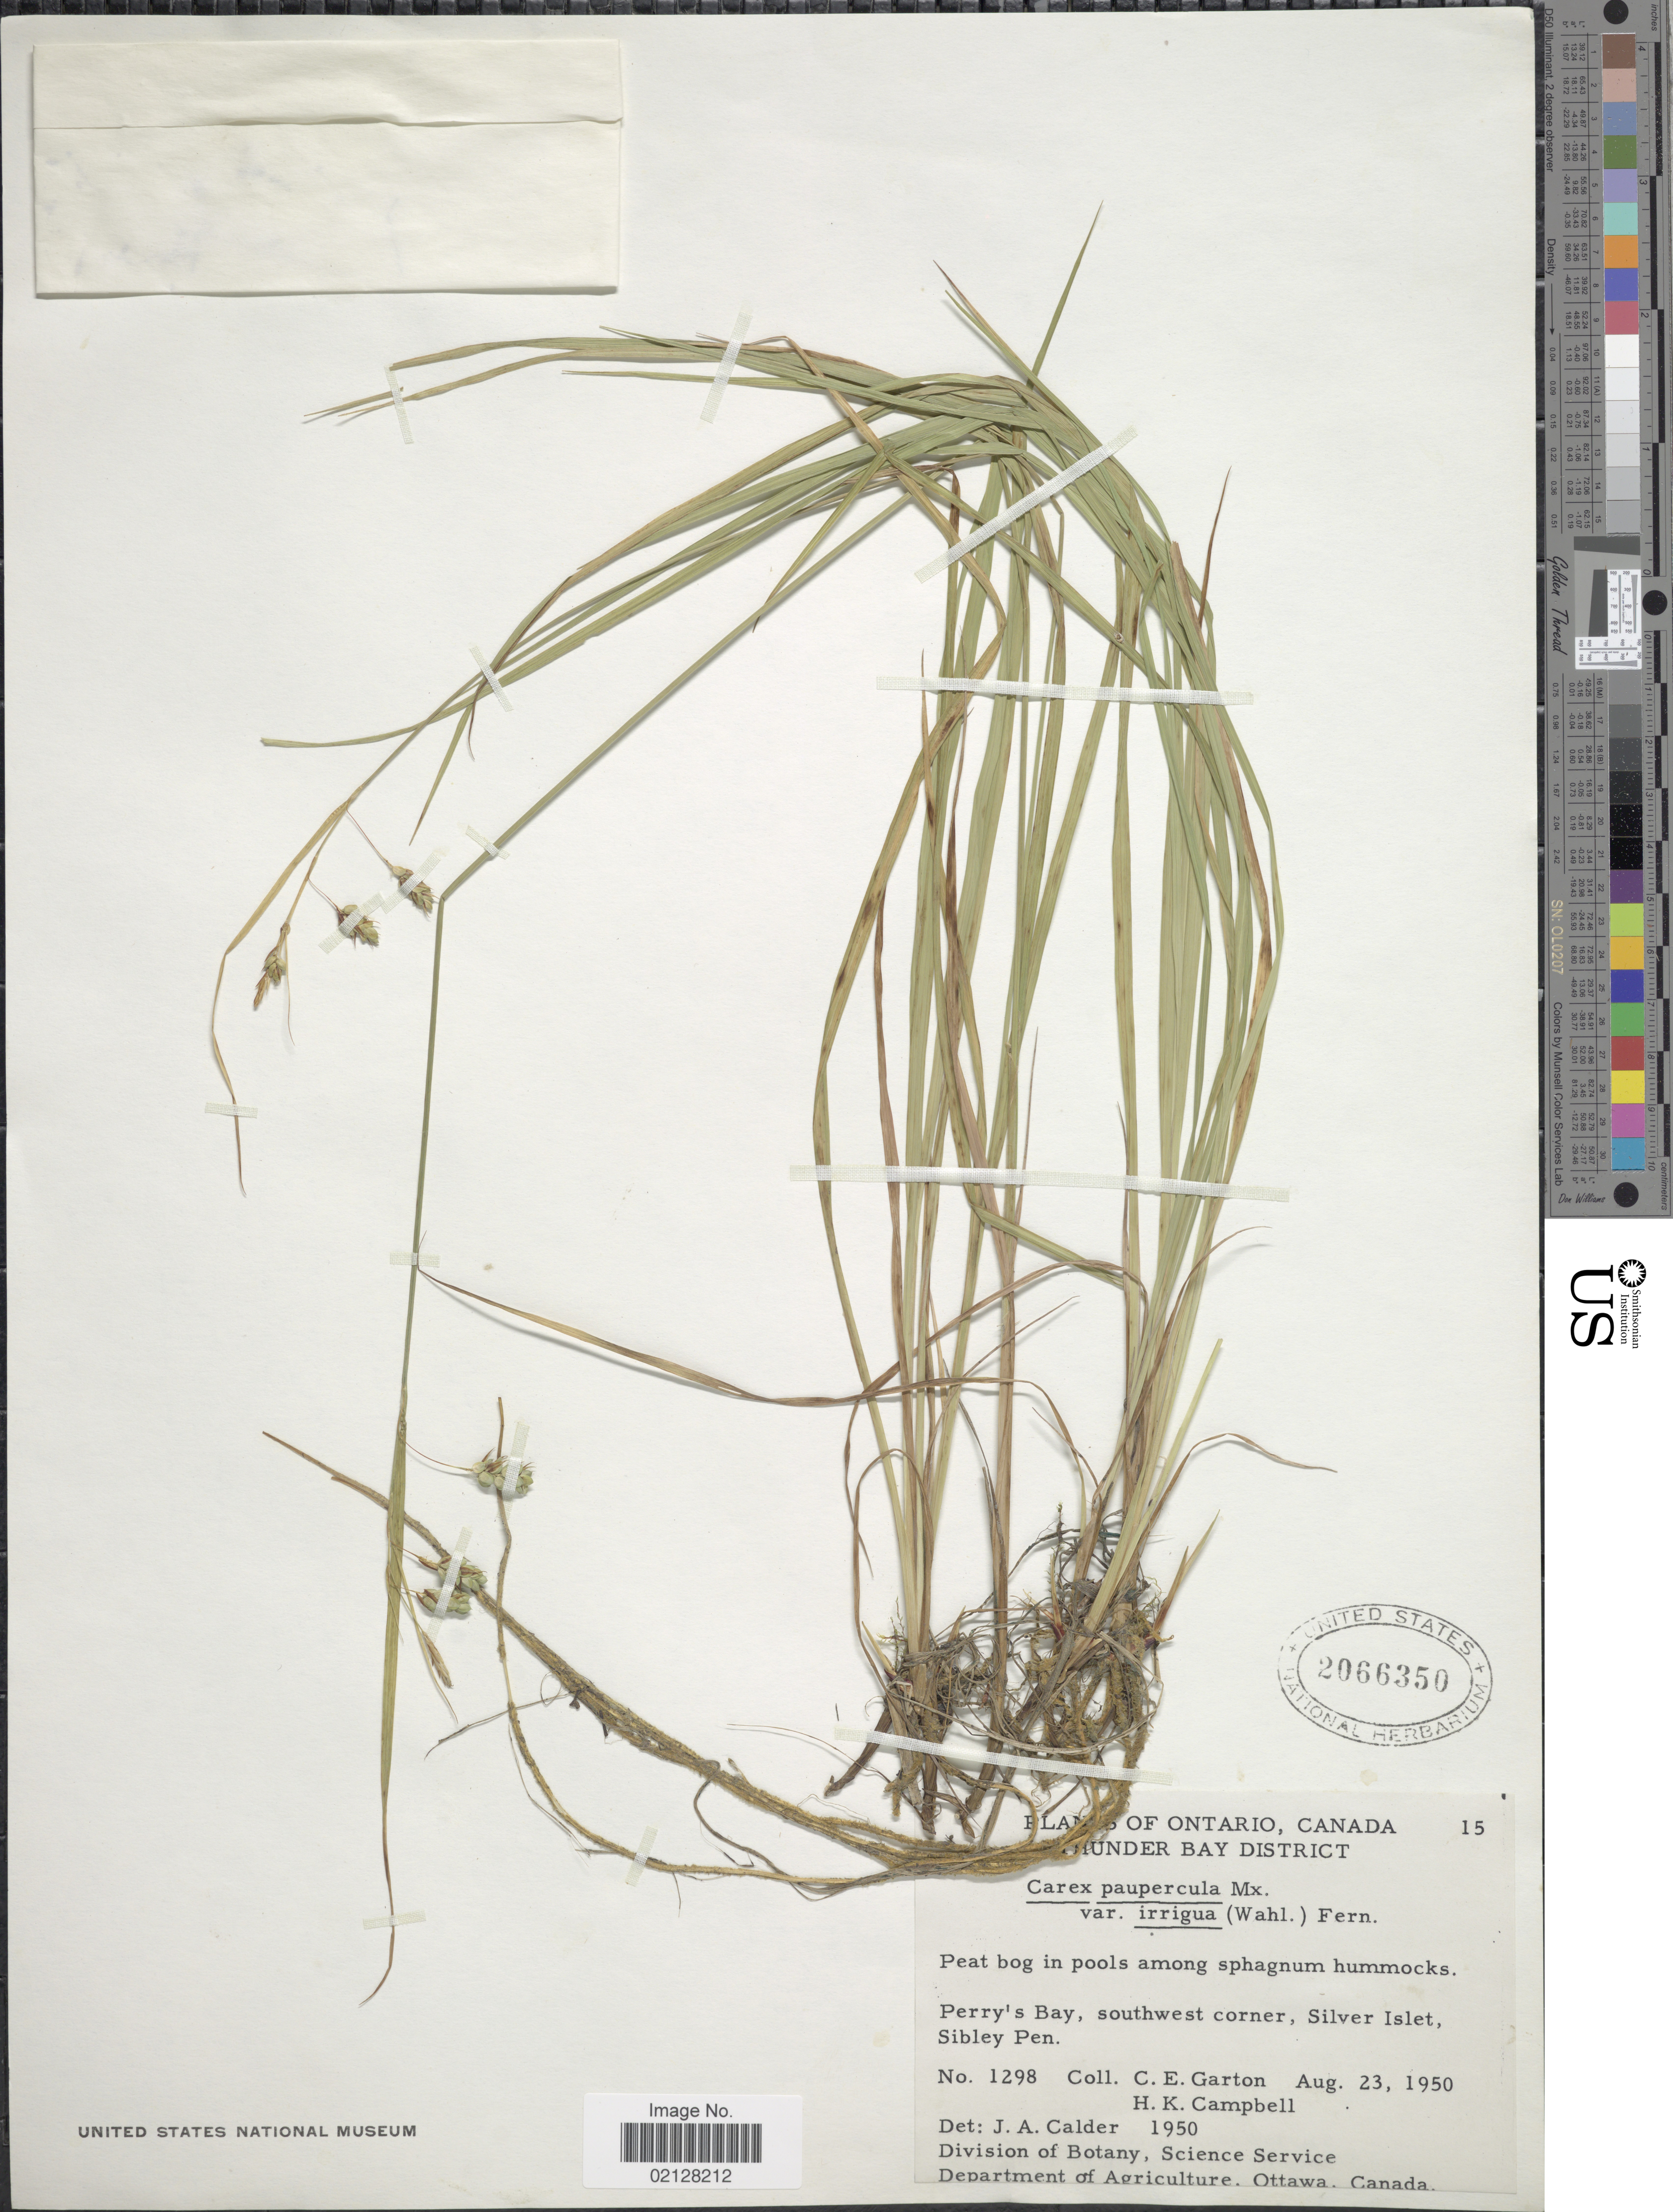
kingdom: Plantae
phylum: Tracheophyta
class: Liliopsida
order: Poales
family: Cyperaceae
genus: Carex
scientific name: Carex magellanica subsp. irrigua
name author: (Wahlenb.) Hiitonen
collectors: C. E. Garton & H. K. Campbell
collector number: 1298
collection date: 1950-08-23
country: Canada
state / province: Ontario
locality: Thunder Bay District. Perry's Bay, southwest corner, Silver Islet, Sibley Pen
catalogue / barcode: US 2066350